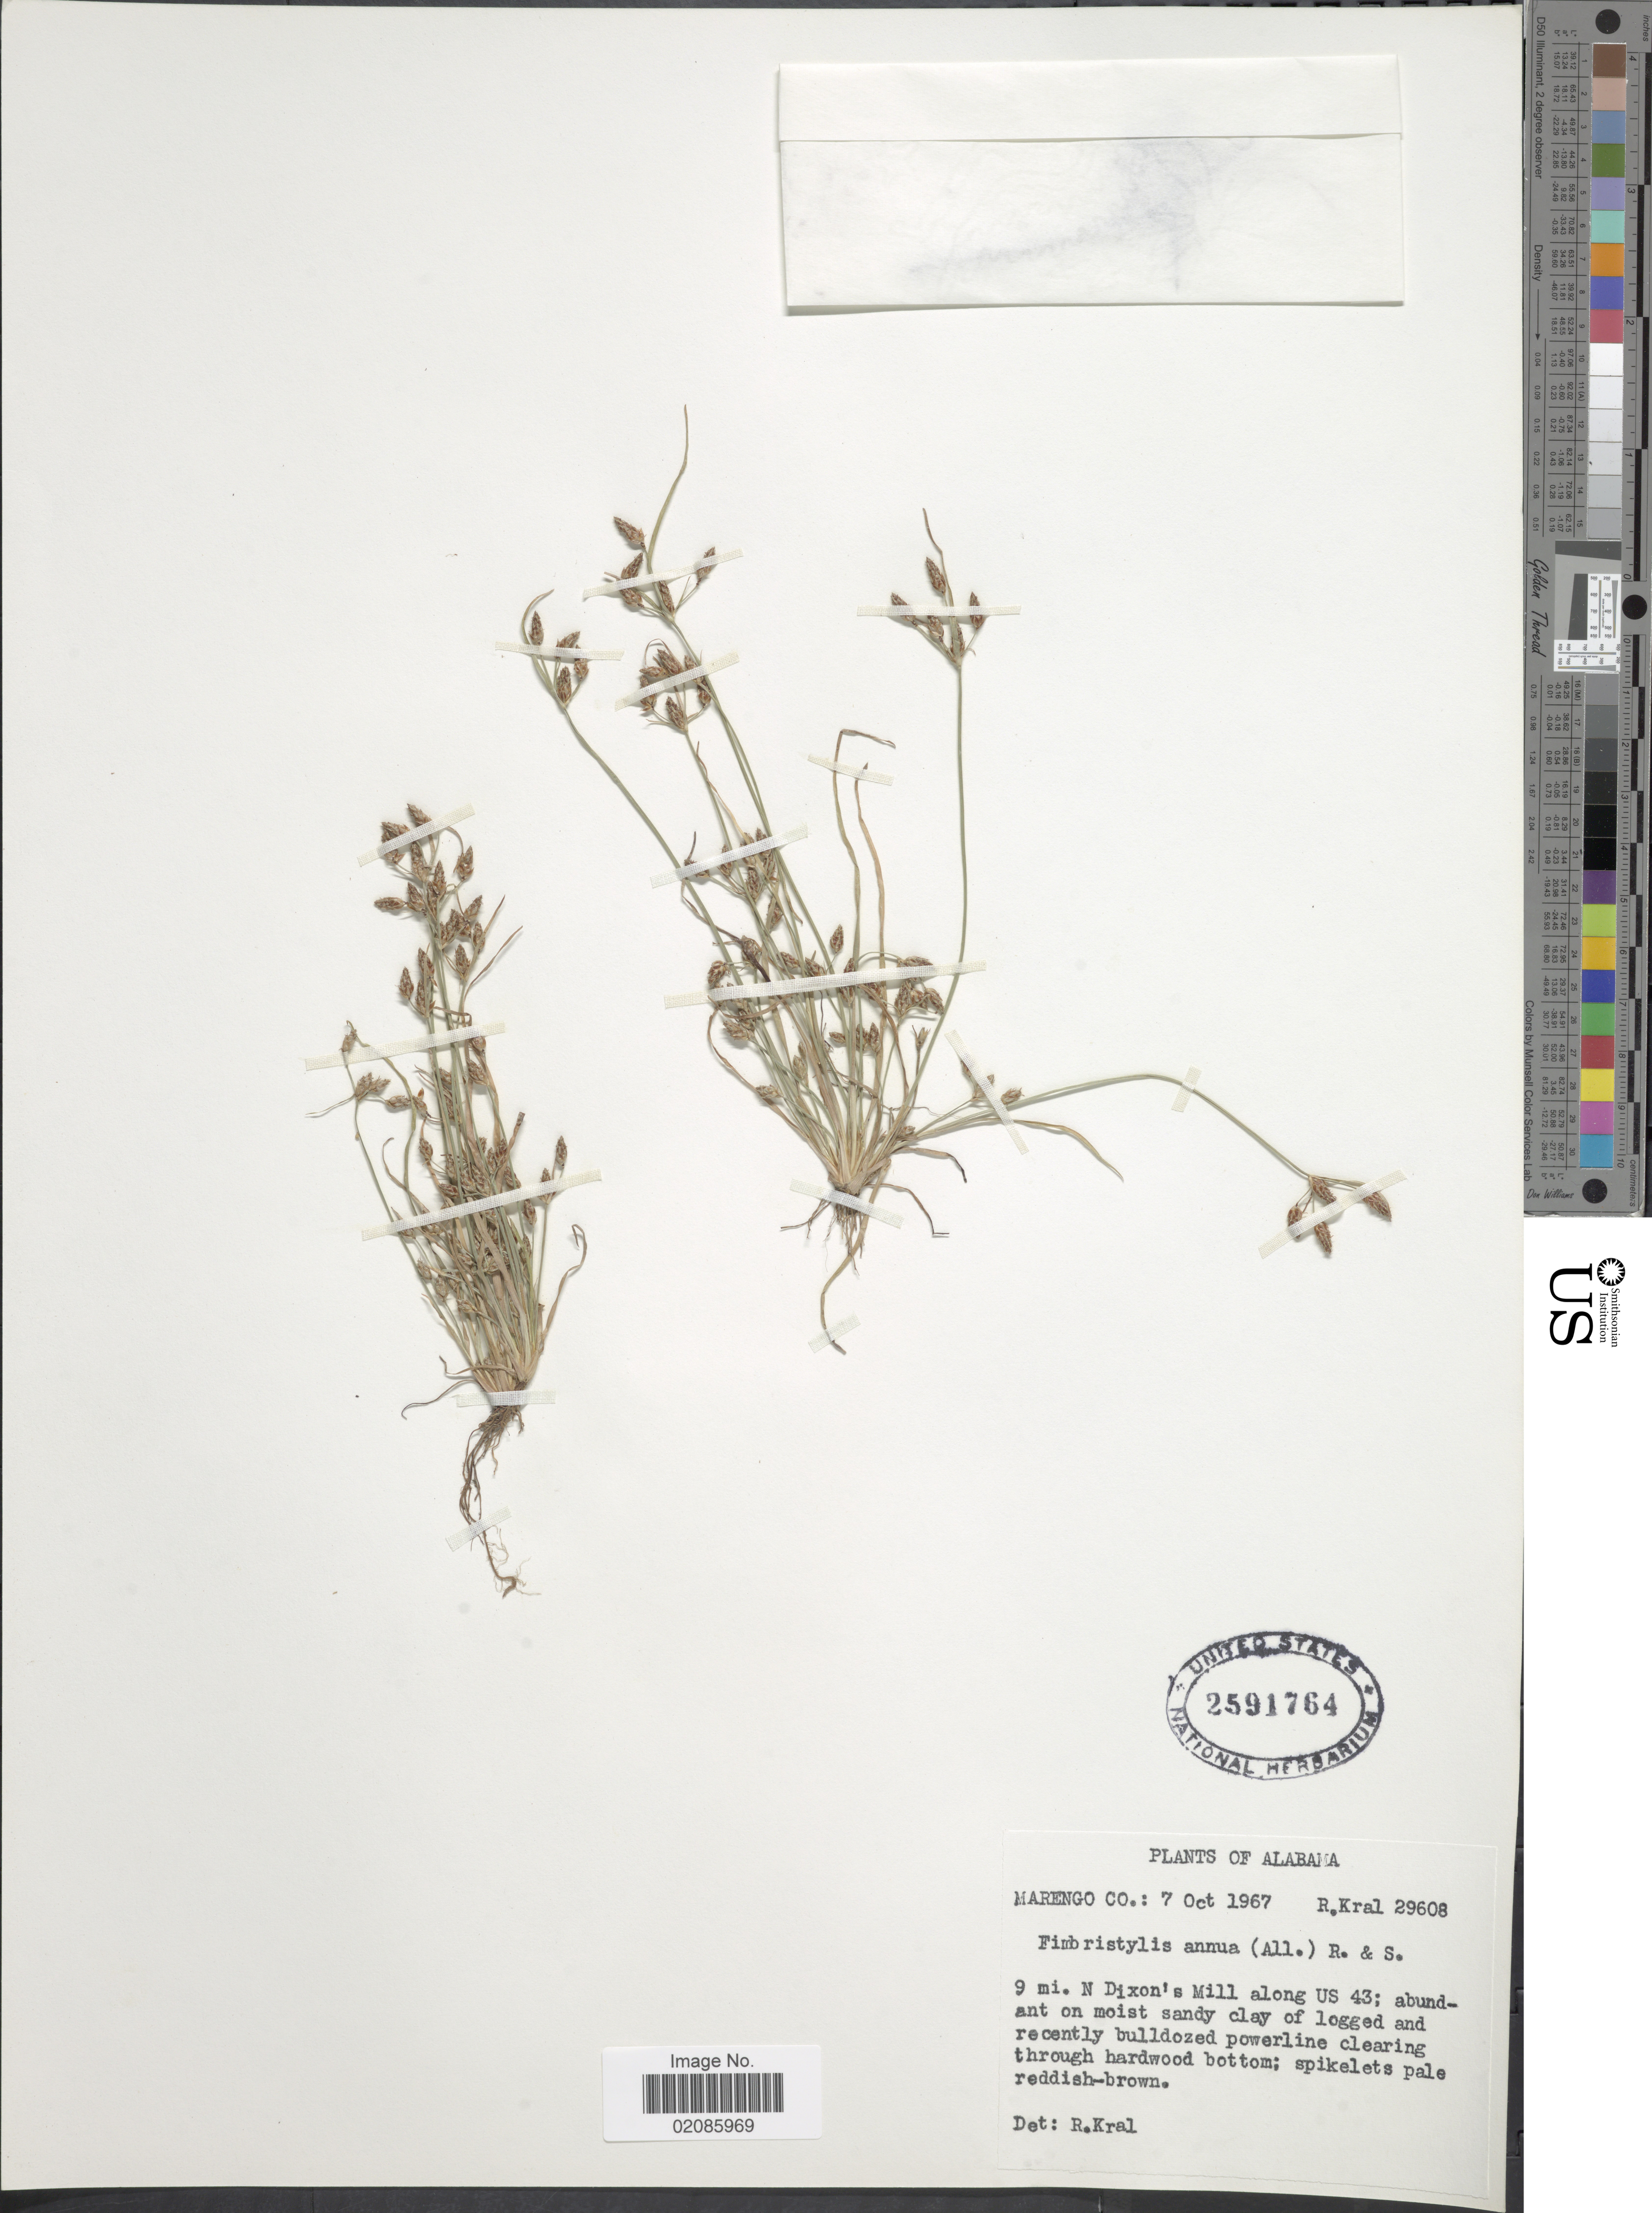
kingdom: Plantae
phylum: Tracheophyta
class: Liliopsida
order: Poales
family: Cyperaceae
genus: Fimbristylis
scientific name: Fimbristylis annua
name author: (All.) Roem. & Schult.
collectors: R. Kral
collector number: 29608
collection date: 1967-10-07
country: United States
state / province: Alabama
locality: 9 mi. N Dixon's Mill along US 43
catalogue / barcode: US 2591764